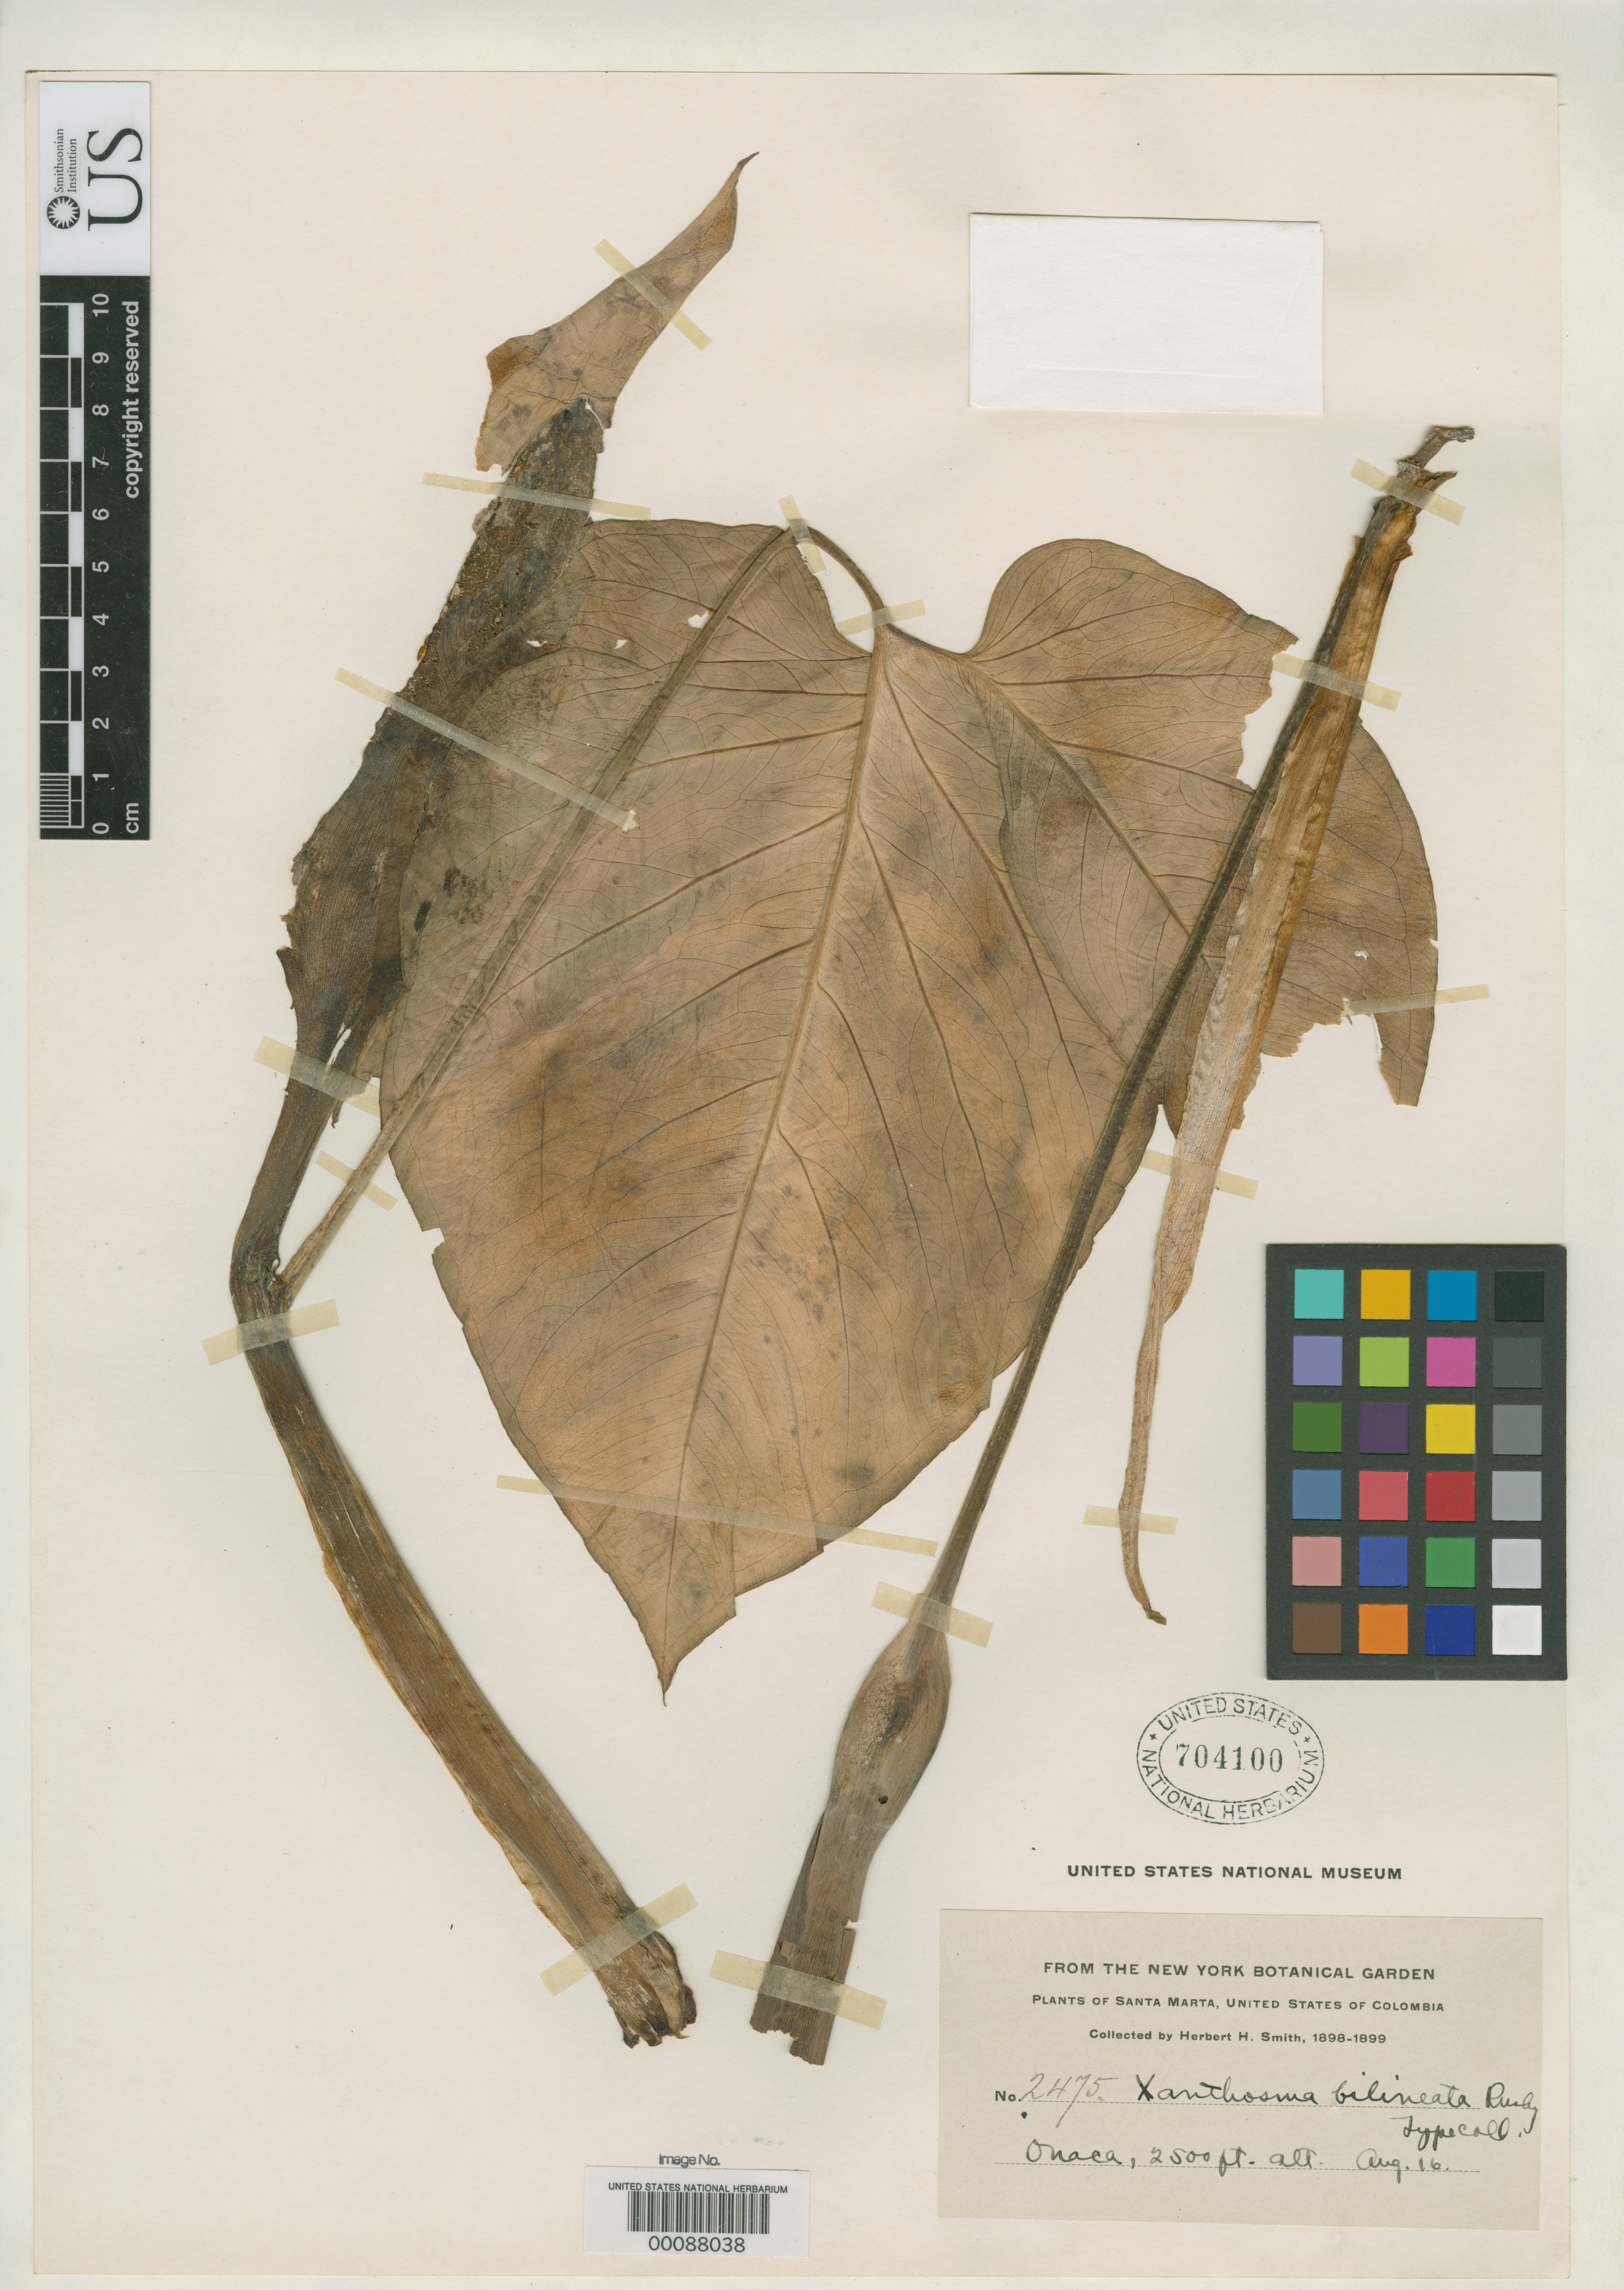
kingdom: Plantae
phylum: Tracheophyta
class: Liliopsida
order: Alismatales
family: Araceae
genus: Xanthosoma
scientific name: Xanthosoma bilineata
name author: Rusby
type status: Isotype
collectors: Herbert H. Smith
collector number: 2475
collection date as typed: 16 Aug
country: Colombia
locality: Onaca.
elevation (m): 762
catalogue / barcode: US 704100